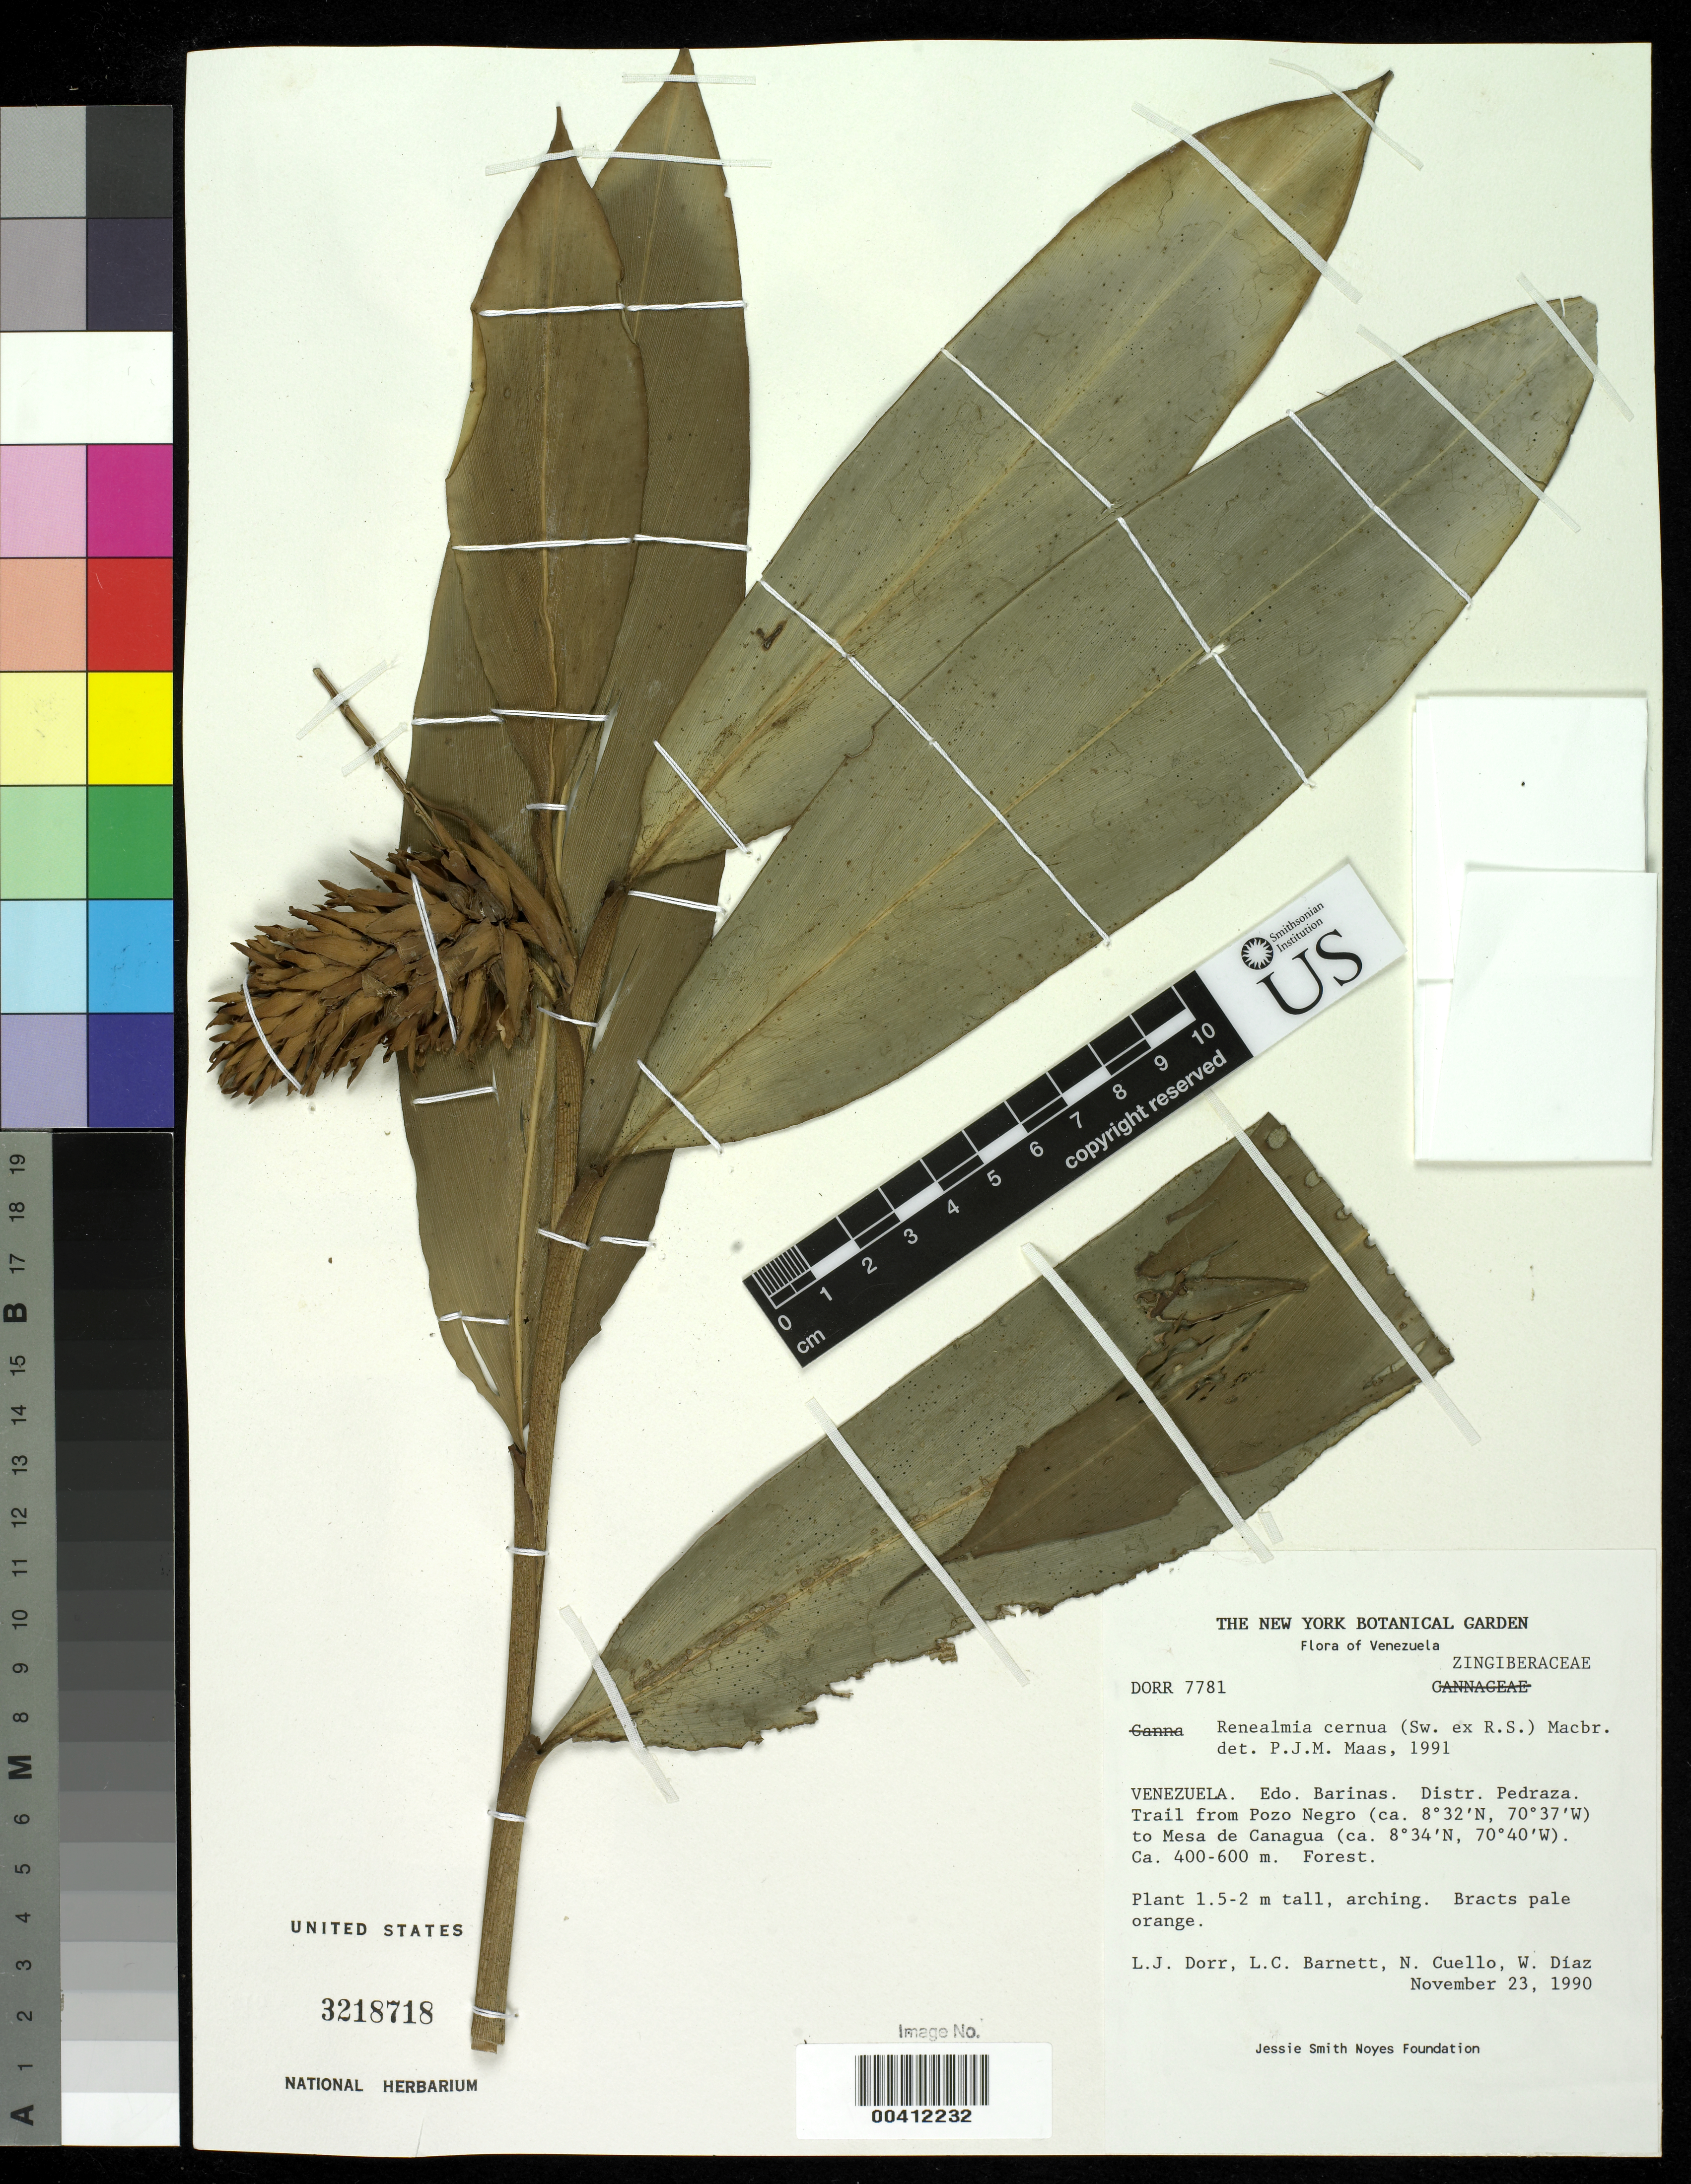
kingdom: Plantae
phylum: Tracheophyta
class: Liliopsida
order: Zingiberales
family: Zingiberaceae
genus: Renealmia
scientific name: Renealmia cernua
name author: (Sw. ex Roem. & Schult.) J.F. Macbr.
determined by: Maas, Paul J. M.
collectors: L. J. Dorr, L. C. Barnett, N. L. Cuello & W. Díaz P.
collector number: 7781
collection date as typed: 23 Nov 1990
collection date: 1990-11-23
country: Venezuela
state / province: Barinas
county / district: Pedraza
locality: Trail from el Algarrobo to Pozo Negro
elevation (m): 400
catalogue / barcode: US 3218718